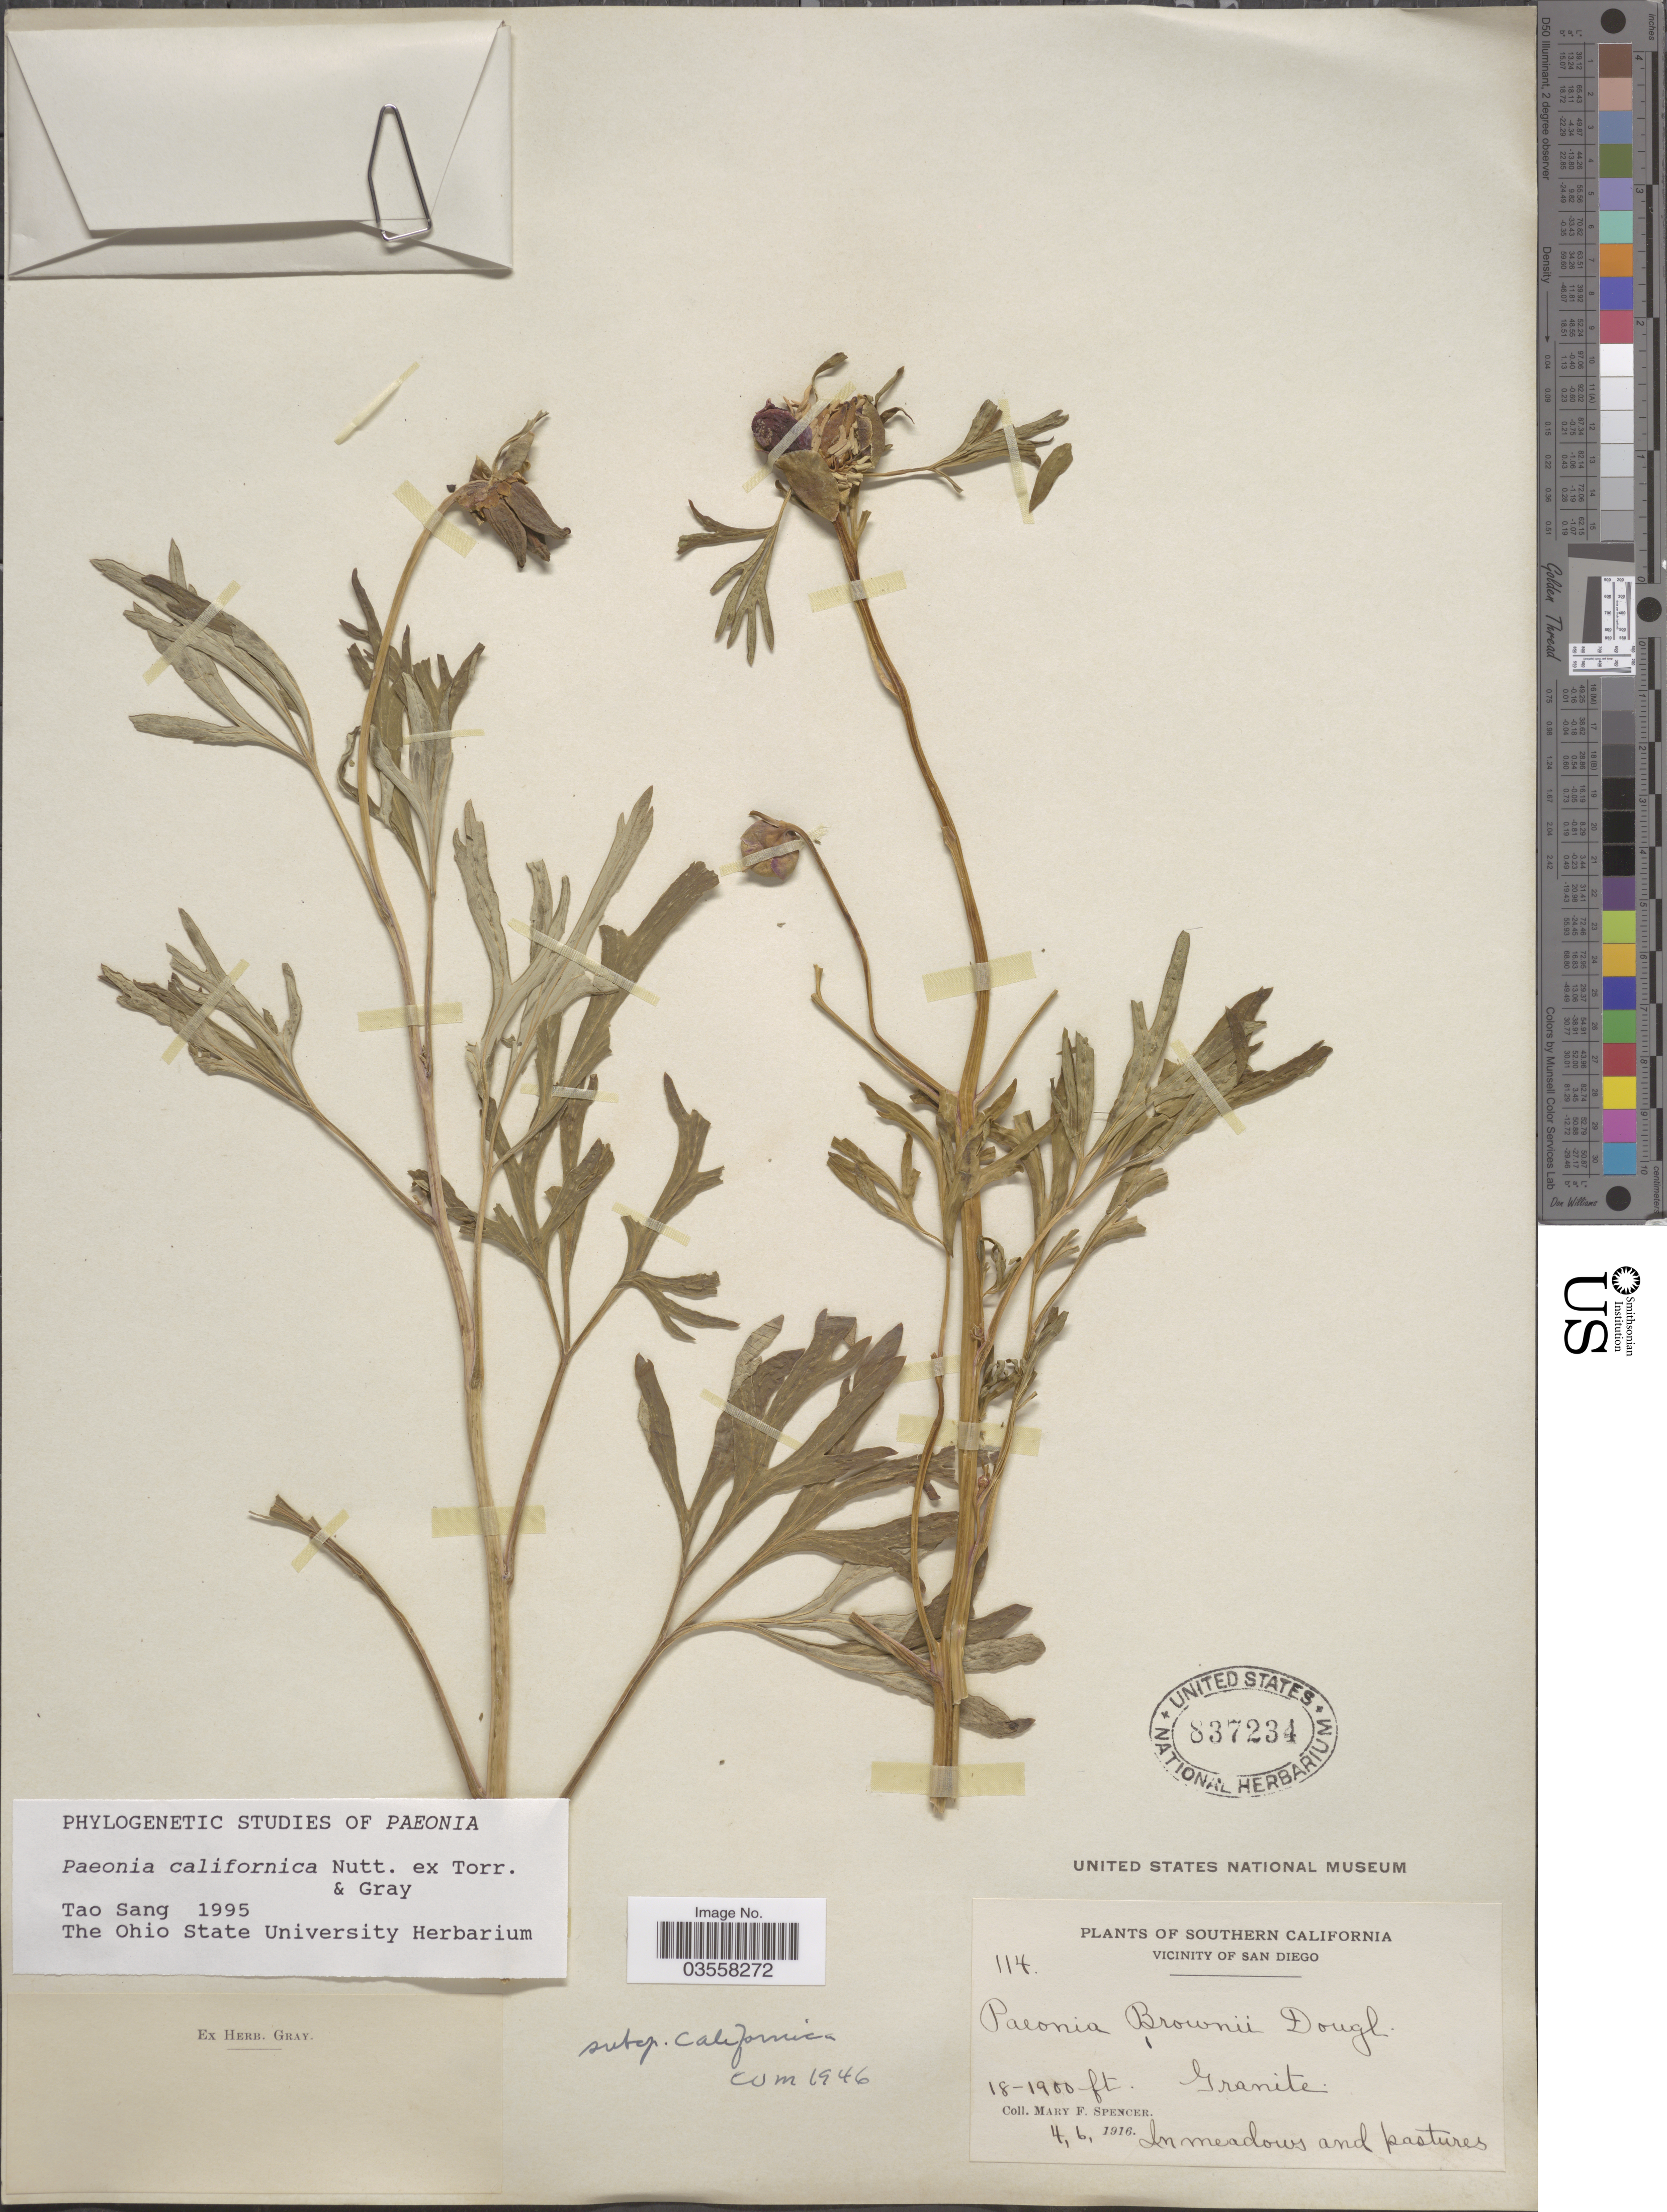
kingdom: Plantae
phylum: Tracheophyta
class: Magnoliopsida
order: Saxifragales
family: Paeoniaceae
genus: Paeonia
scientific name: Paeonia californica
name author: Nutt. ex Torr. & A. Gray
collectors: M. Spencer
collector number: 114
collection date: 1916-04-06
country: United States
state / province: California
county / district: San Diego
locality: Southern California. Vicinity of San Diego.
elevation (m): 549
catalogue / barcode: US 837234